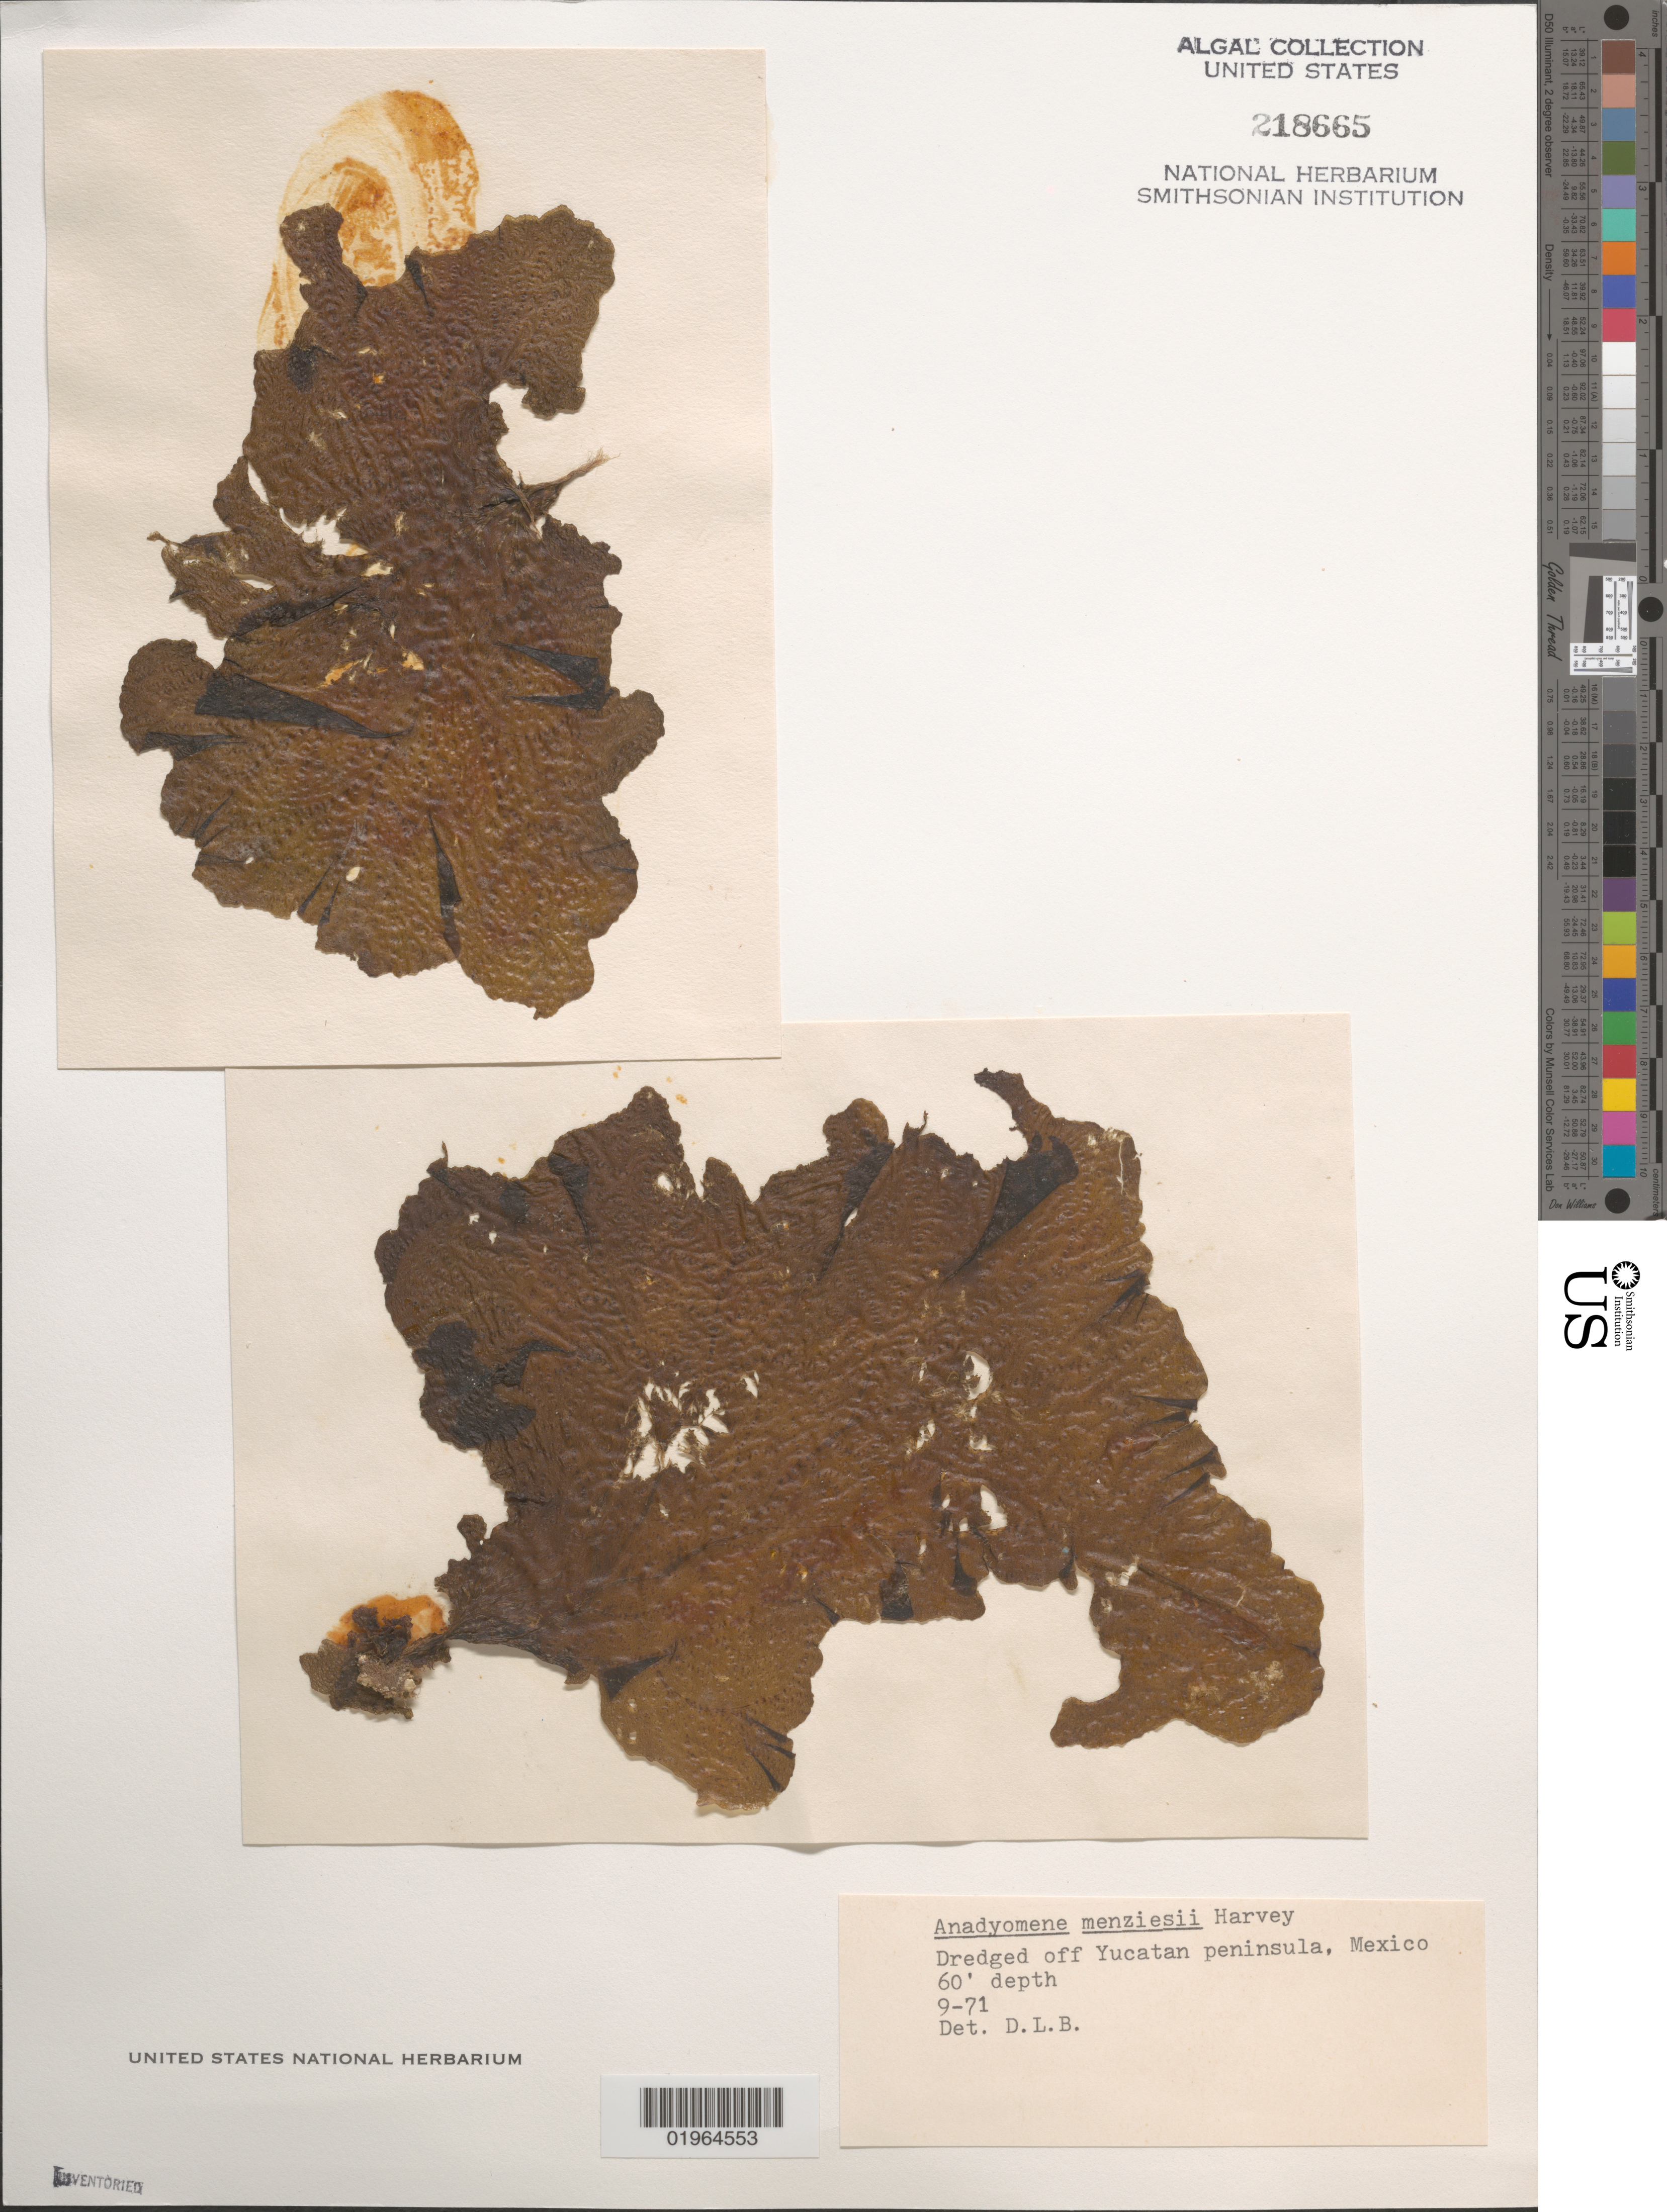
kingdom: Plantae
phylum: Chlorophyta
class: Ulvophyceae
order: Cladophorales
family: Anadyomenaceae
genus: Anadyomene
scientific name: Anadyomene menziesii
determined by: Ballantine, D. L.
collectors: D.L. Ballantine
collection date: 1971-09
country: Mexico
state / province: Yucatan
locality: Dredged off Yucatan peninsula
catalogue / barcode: US 218665